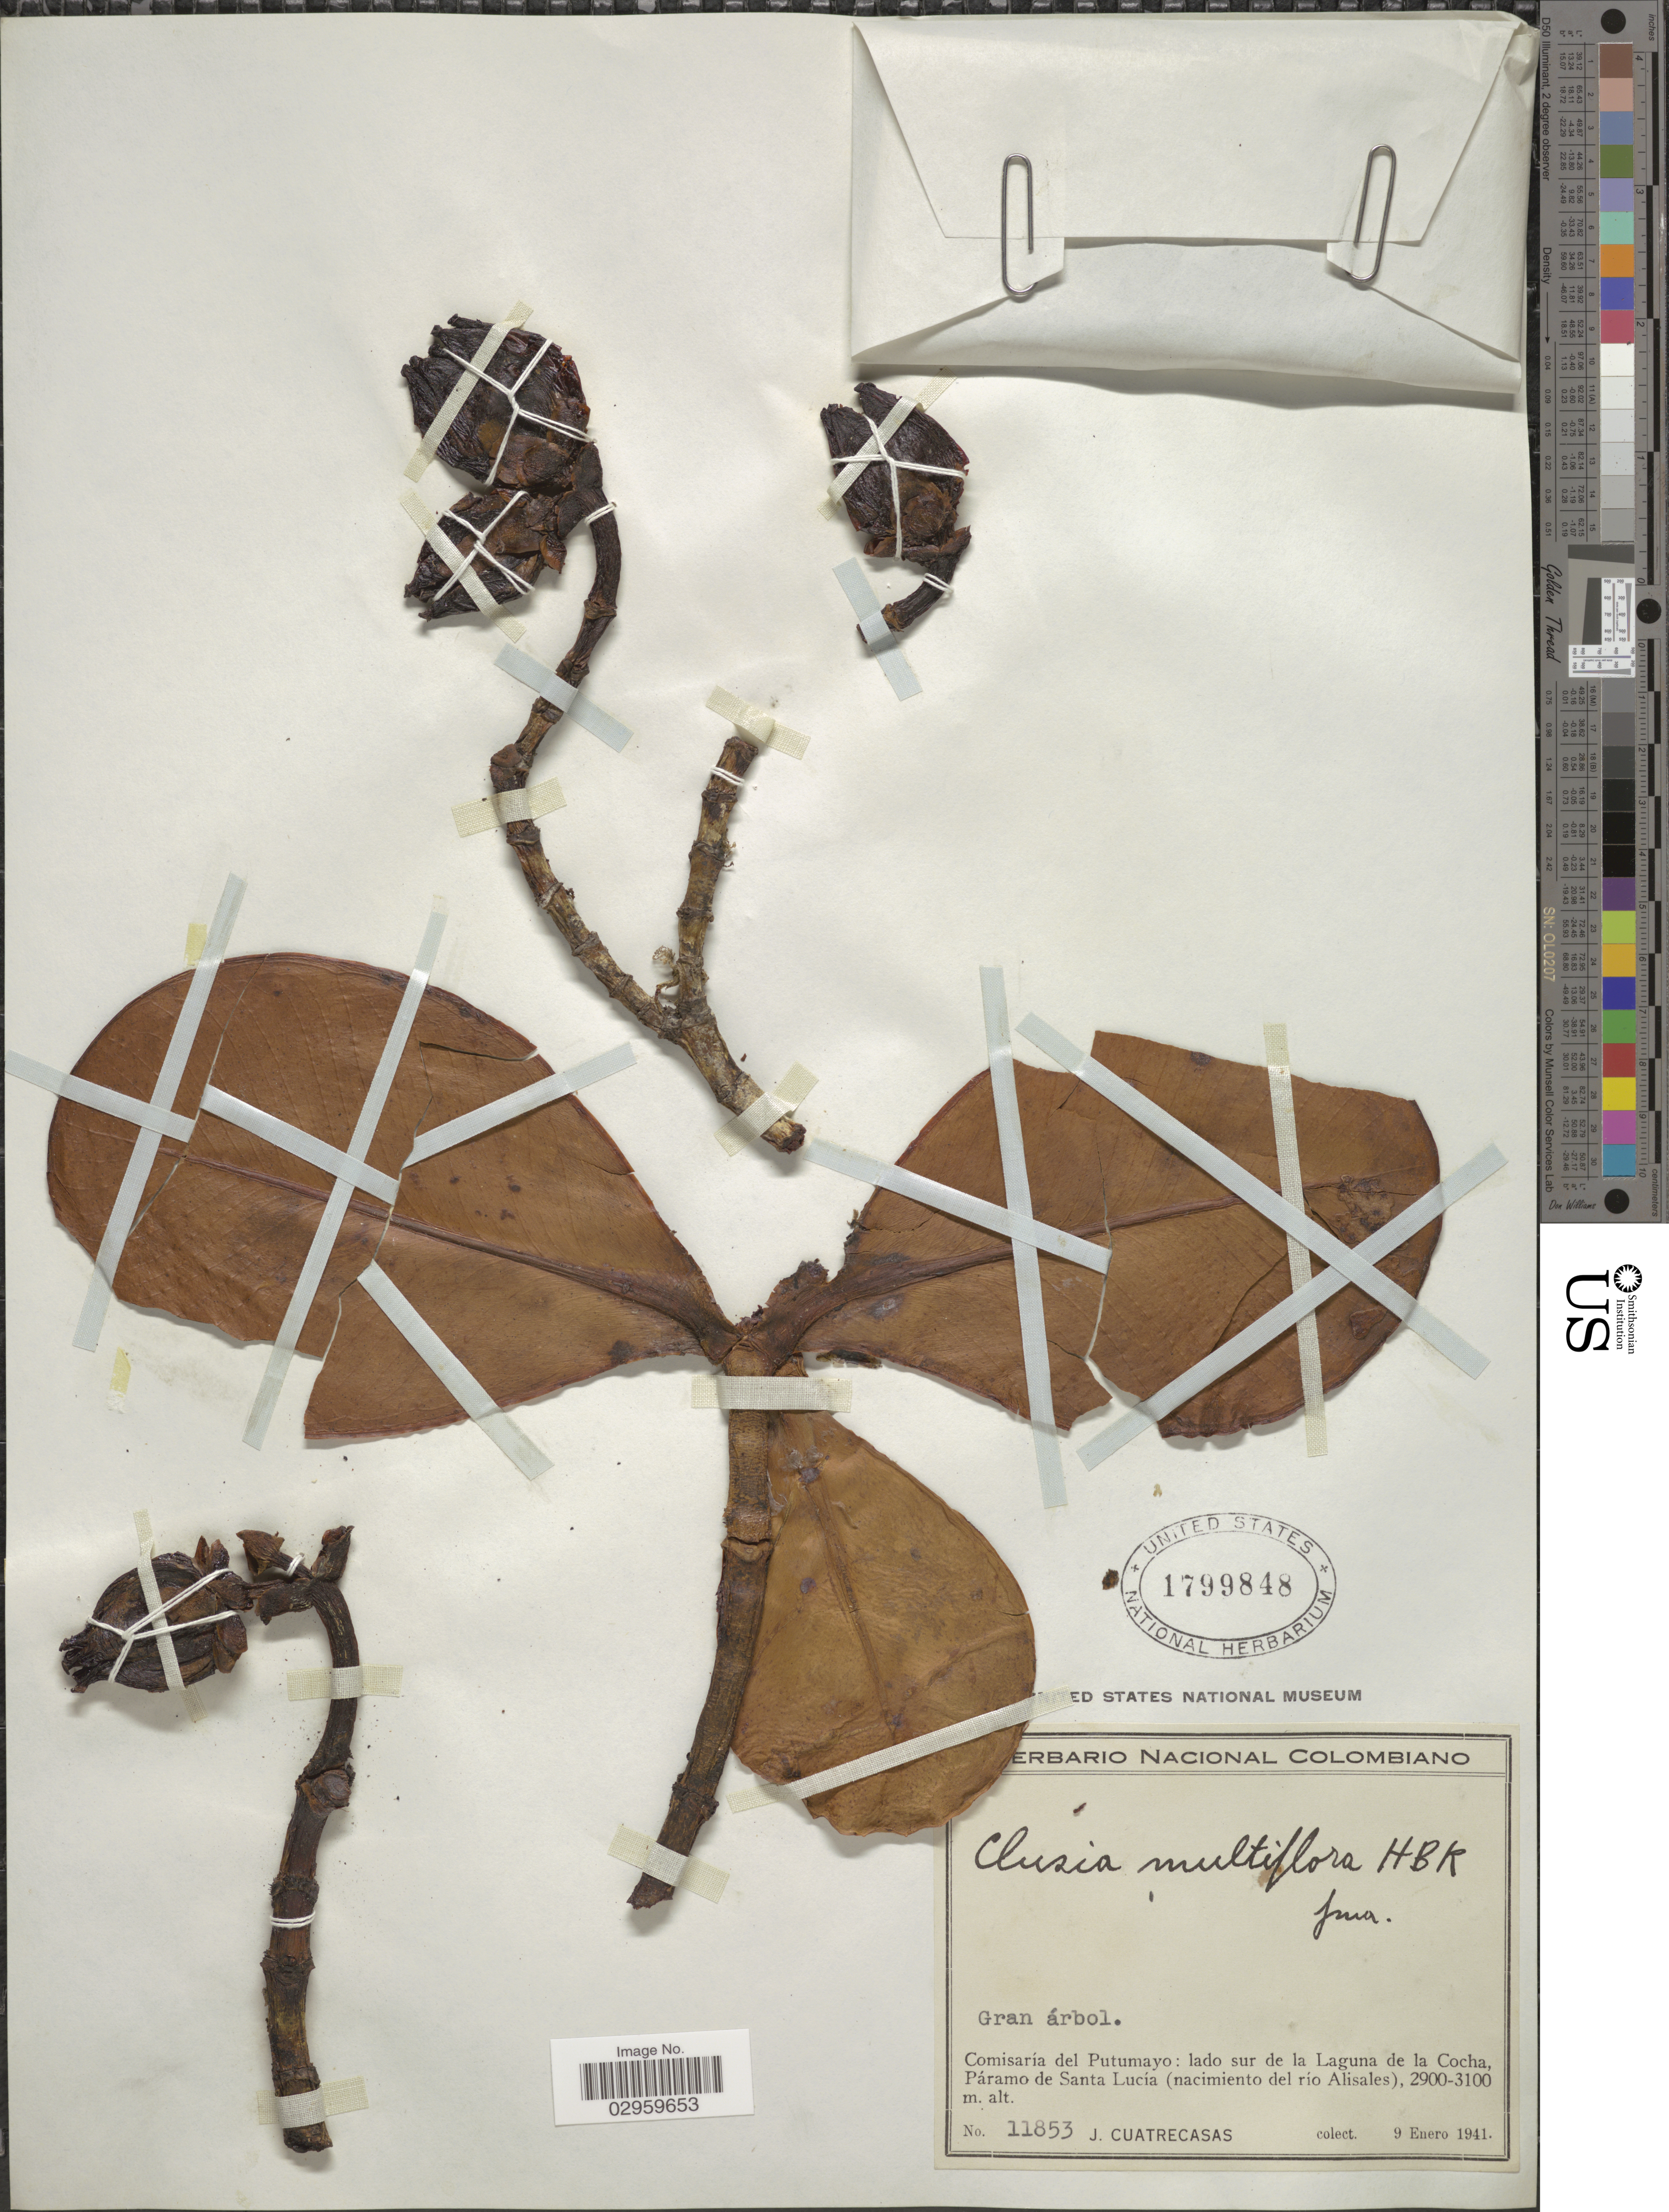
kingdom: Plantae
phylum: Tracheophyta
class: Magnoliopsida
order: Malpighiales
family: Clusiaceae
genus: Clusia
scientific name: Clusia multiflora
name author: Kunth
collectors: J. Cuatrecasas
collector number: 11853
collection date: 1941-01-09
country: Colombia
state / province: Putumayo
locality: Comisaría del Putumayo: lado sur de la Laguna de la Cocha, Páramo de Santa Lucia (nacimiento del río Alisales).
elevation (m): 2900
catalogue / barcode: US 1799848